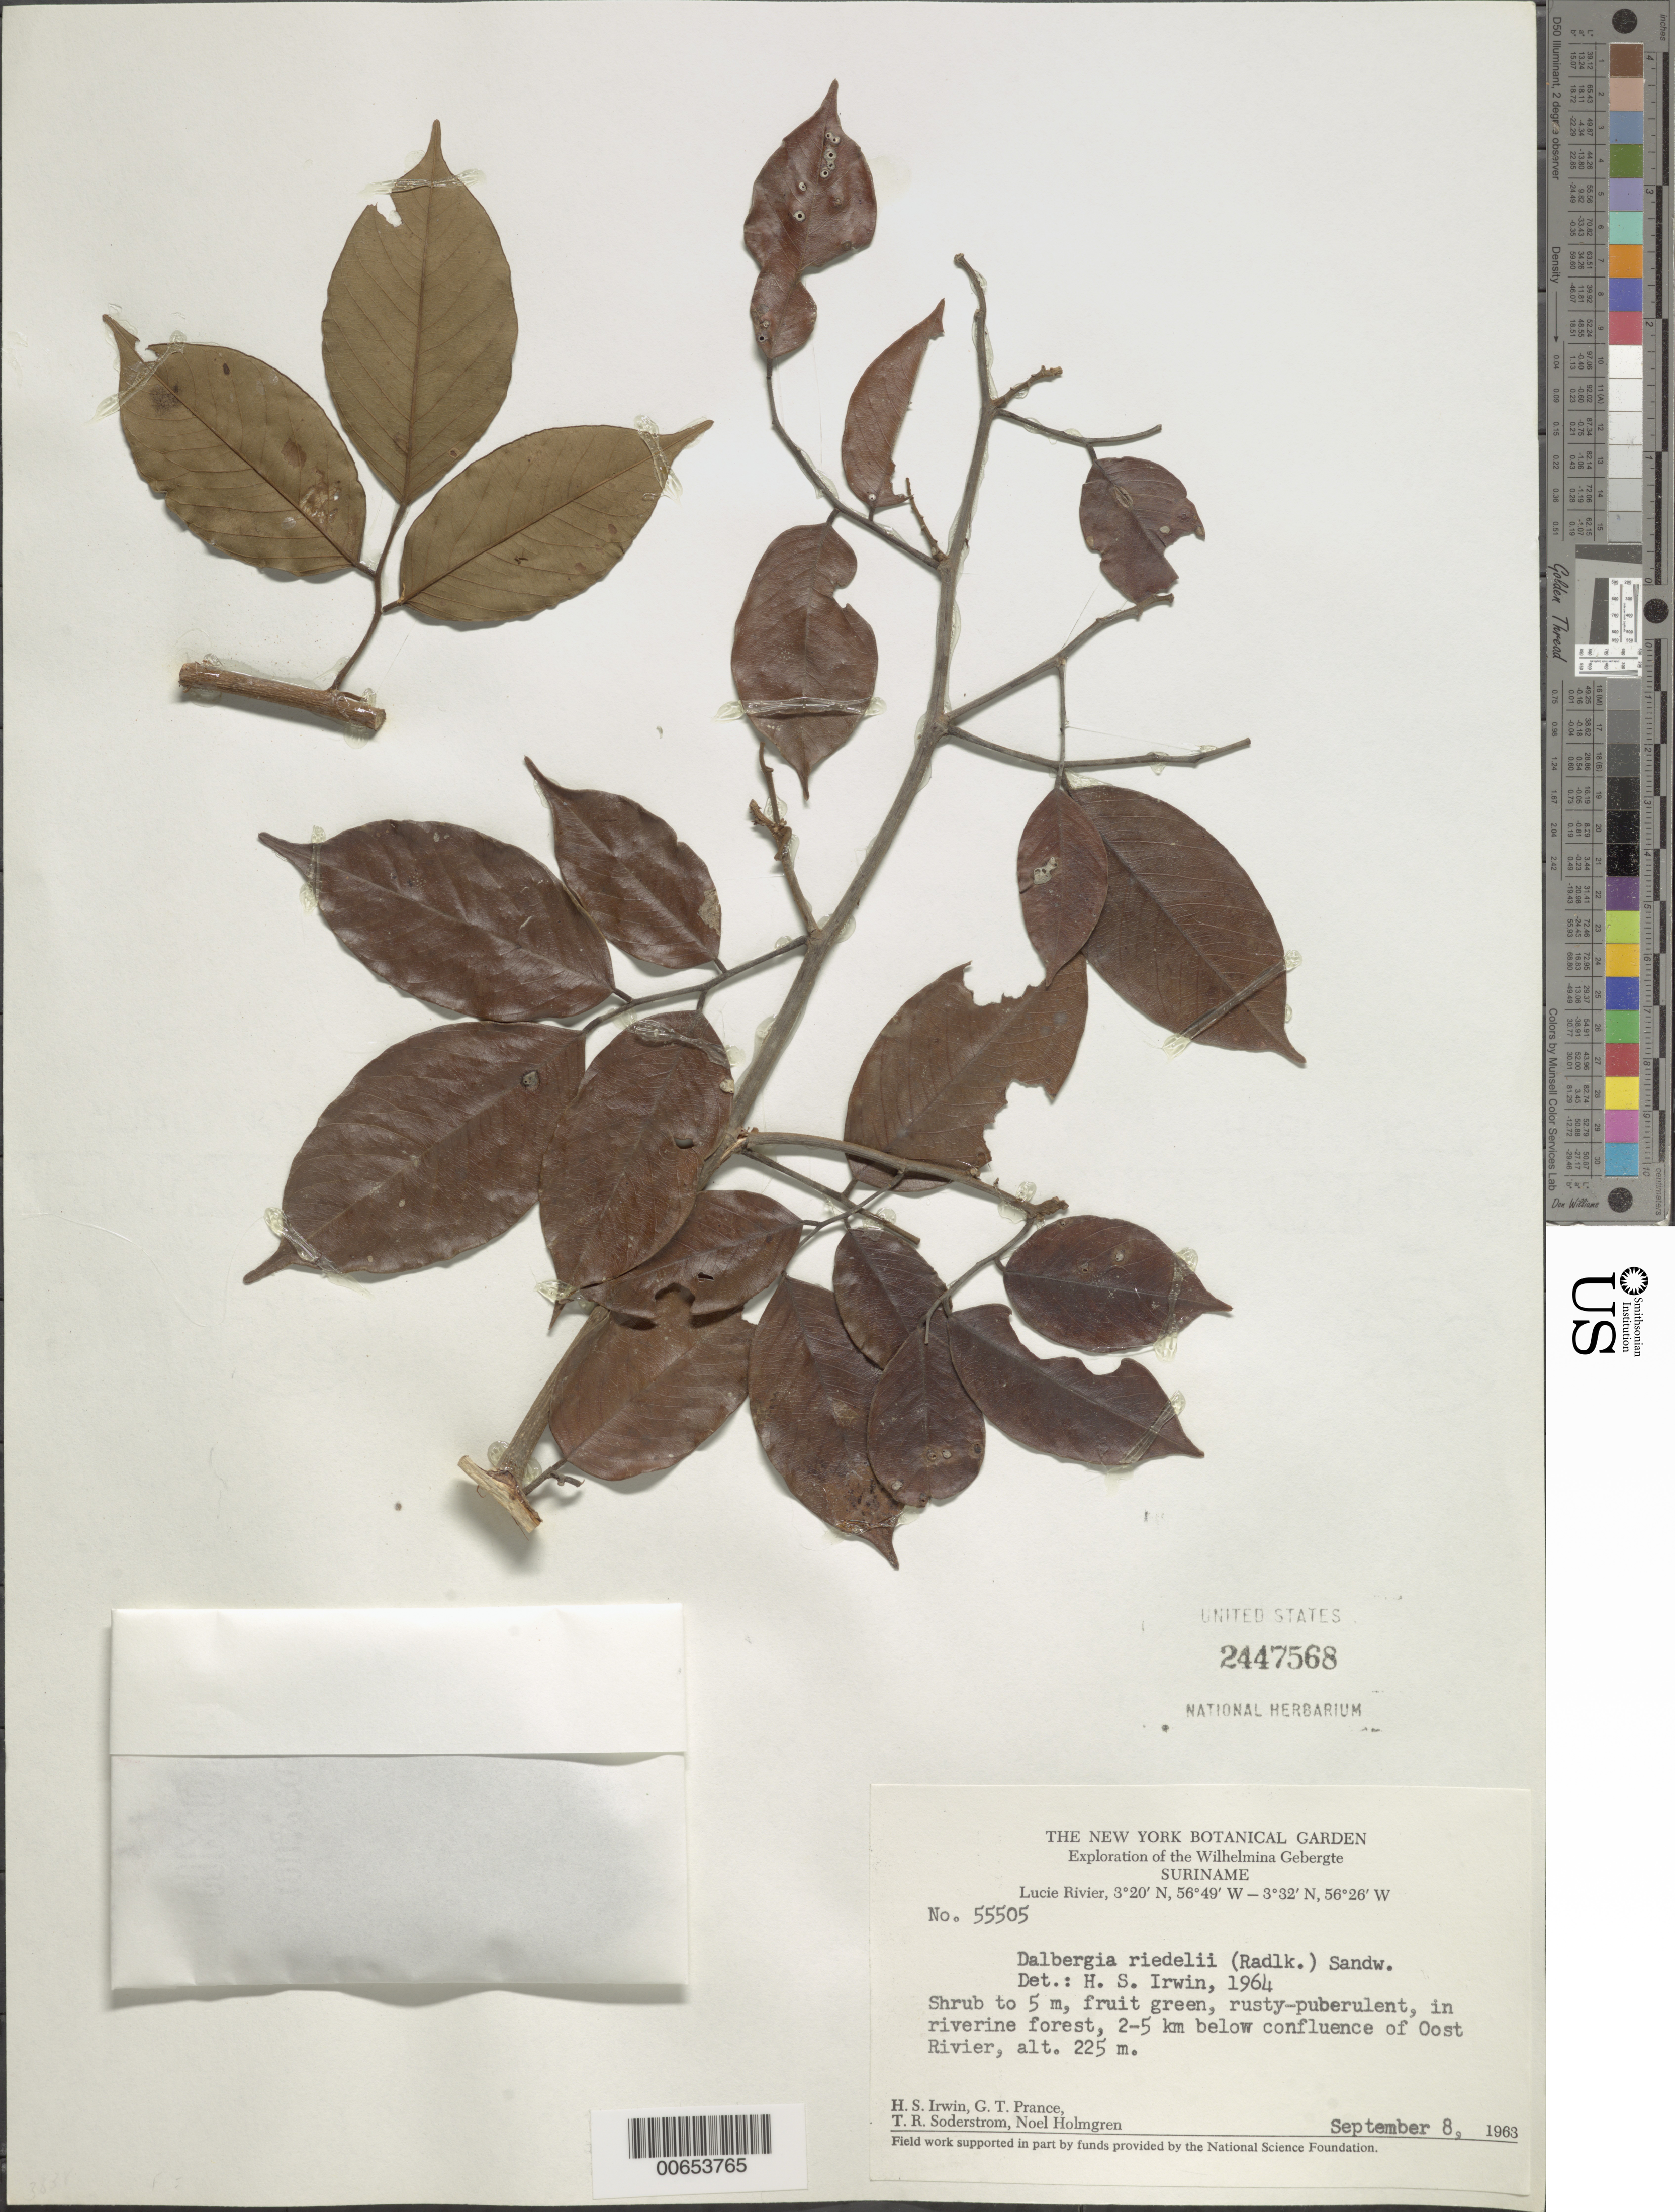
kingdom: Plantae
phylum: Tracheophyta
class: Magnoliopsida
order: Fabales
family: Fabaceae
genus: Dalbergia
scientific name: Dalbergia riedelii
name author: (Benth.) Sandwith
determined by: Irwin, Howard S.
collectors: H. Irwin, G. T. Prance, T. R. Soderstrom & N. H. Holmgren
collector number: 55505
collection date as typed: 8-Sep-63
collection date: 1963-09-08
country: Suriname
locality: Lucie R., 2-5 km below confl. with Oost R., Wilhelmina Gebergte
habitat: Riverine forest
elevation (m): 225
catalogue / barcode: US 2447568